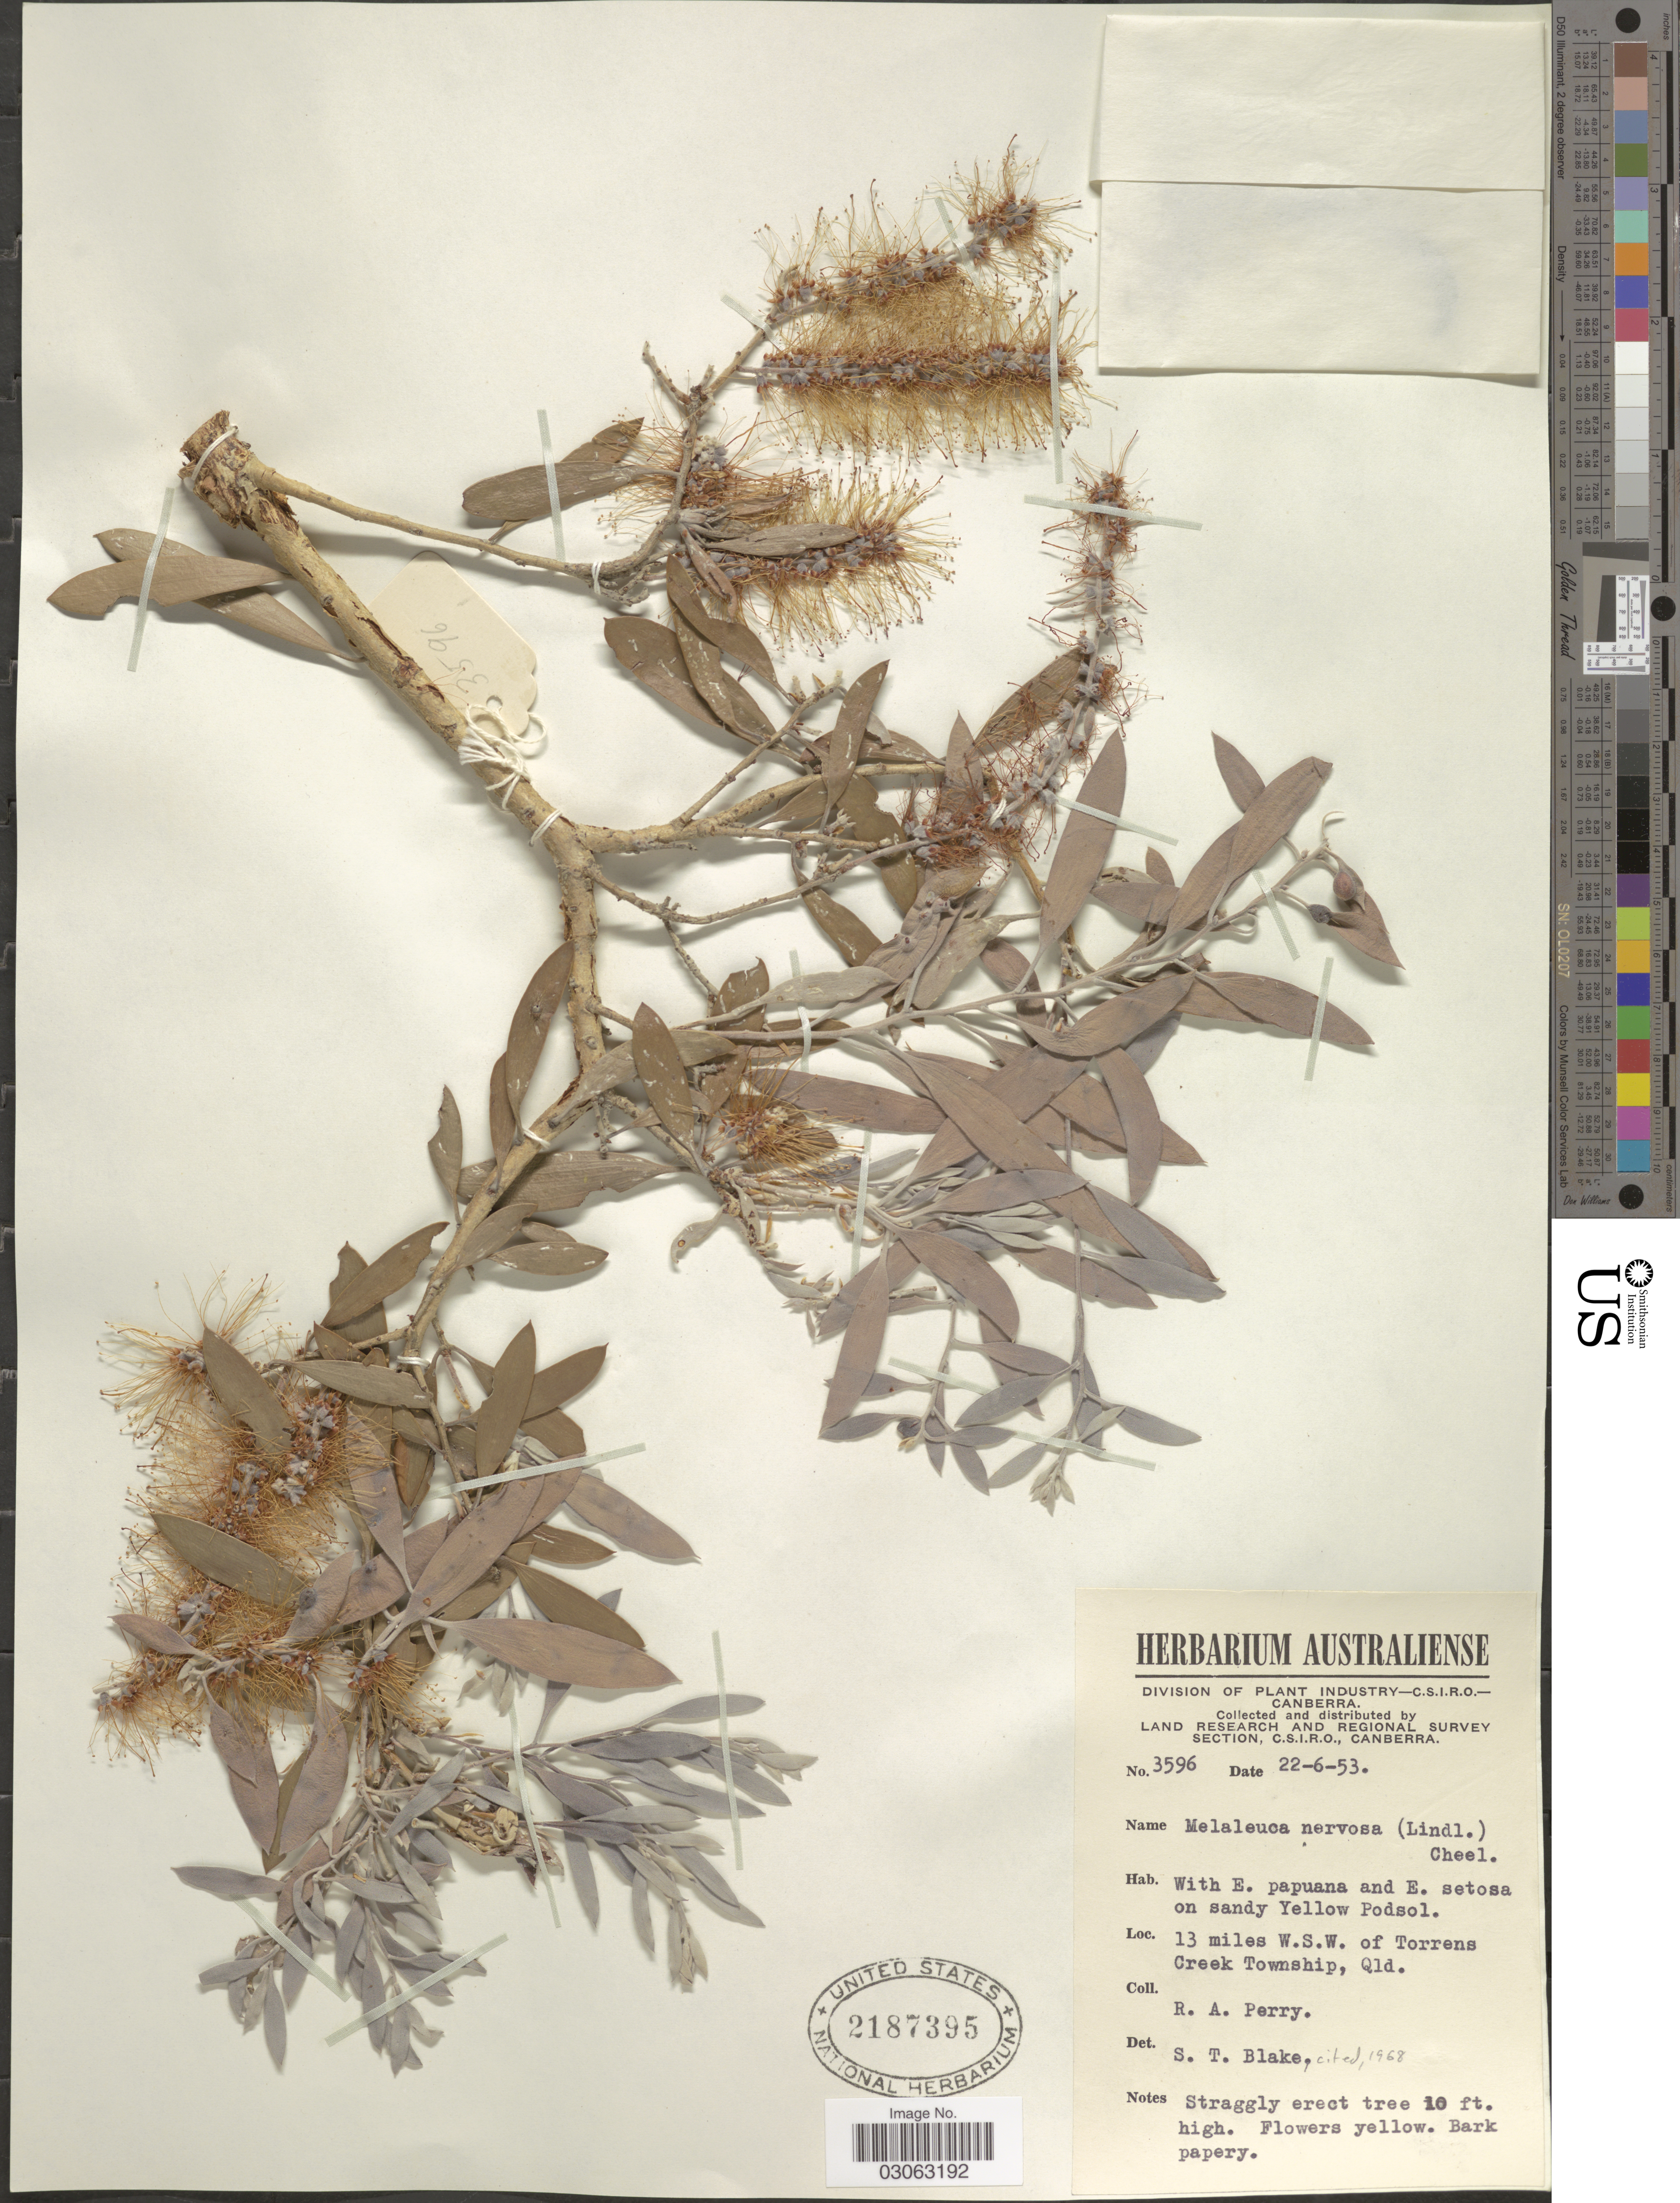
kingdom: Plantae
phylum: Tracheophyta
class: Magnoliopsida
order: Myrtales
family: Myrtaceae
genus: Melaleuca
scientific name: Melaleuca nervosa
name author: (Lindl.) Cheel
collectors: Perry, R. A.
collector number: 3596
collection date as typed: Transcribed d/m/y: 22/6/53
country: Australia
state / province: Queensland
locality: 13 miles W.S.W. of Torrens Creek Township, Qld.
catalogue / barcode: US 2187395